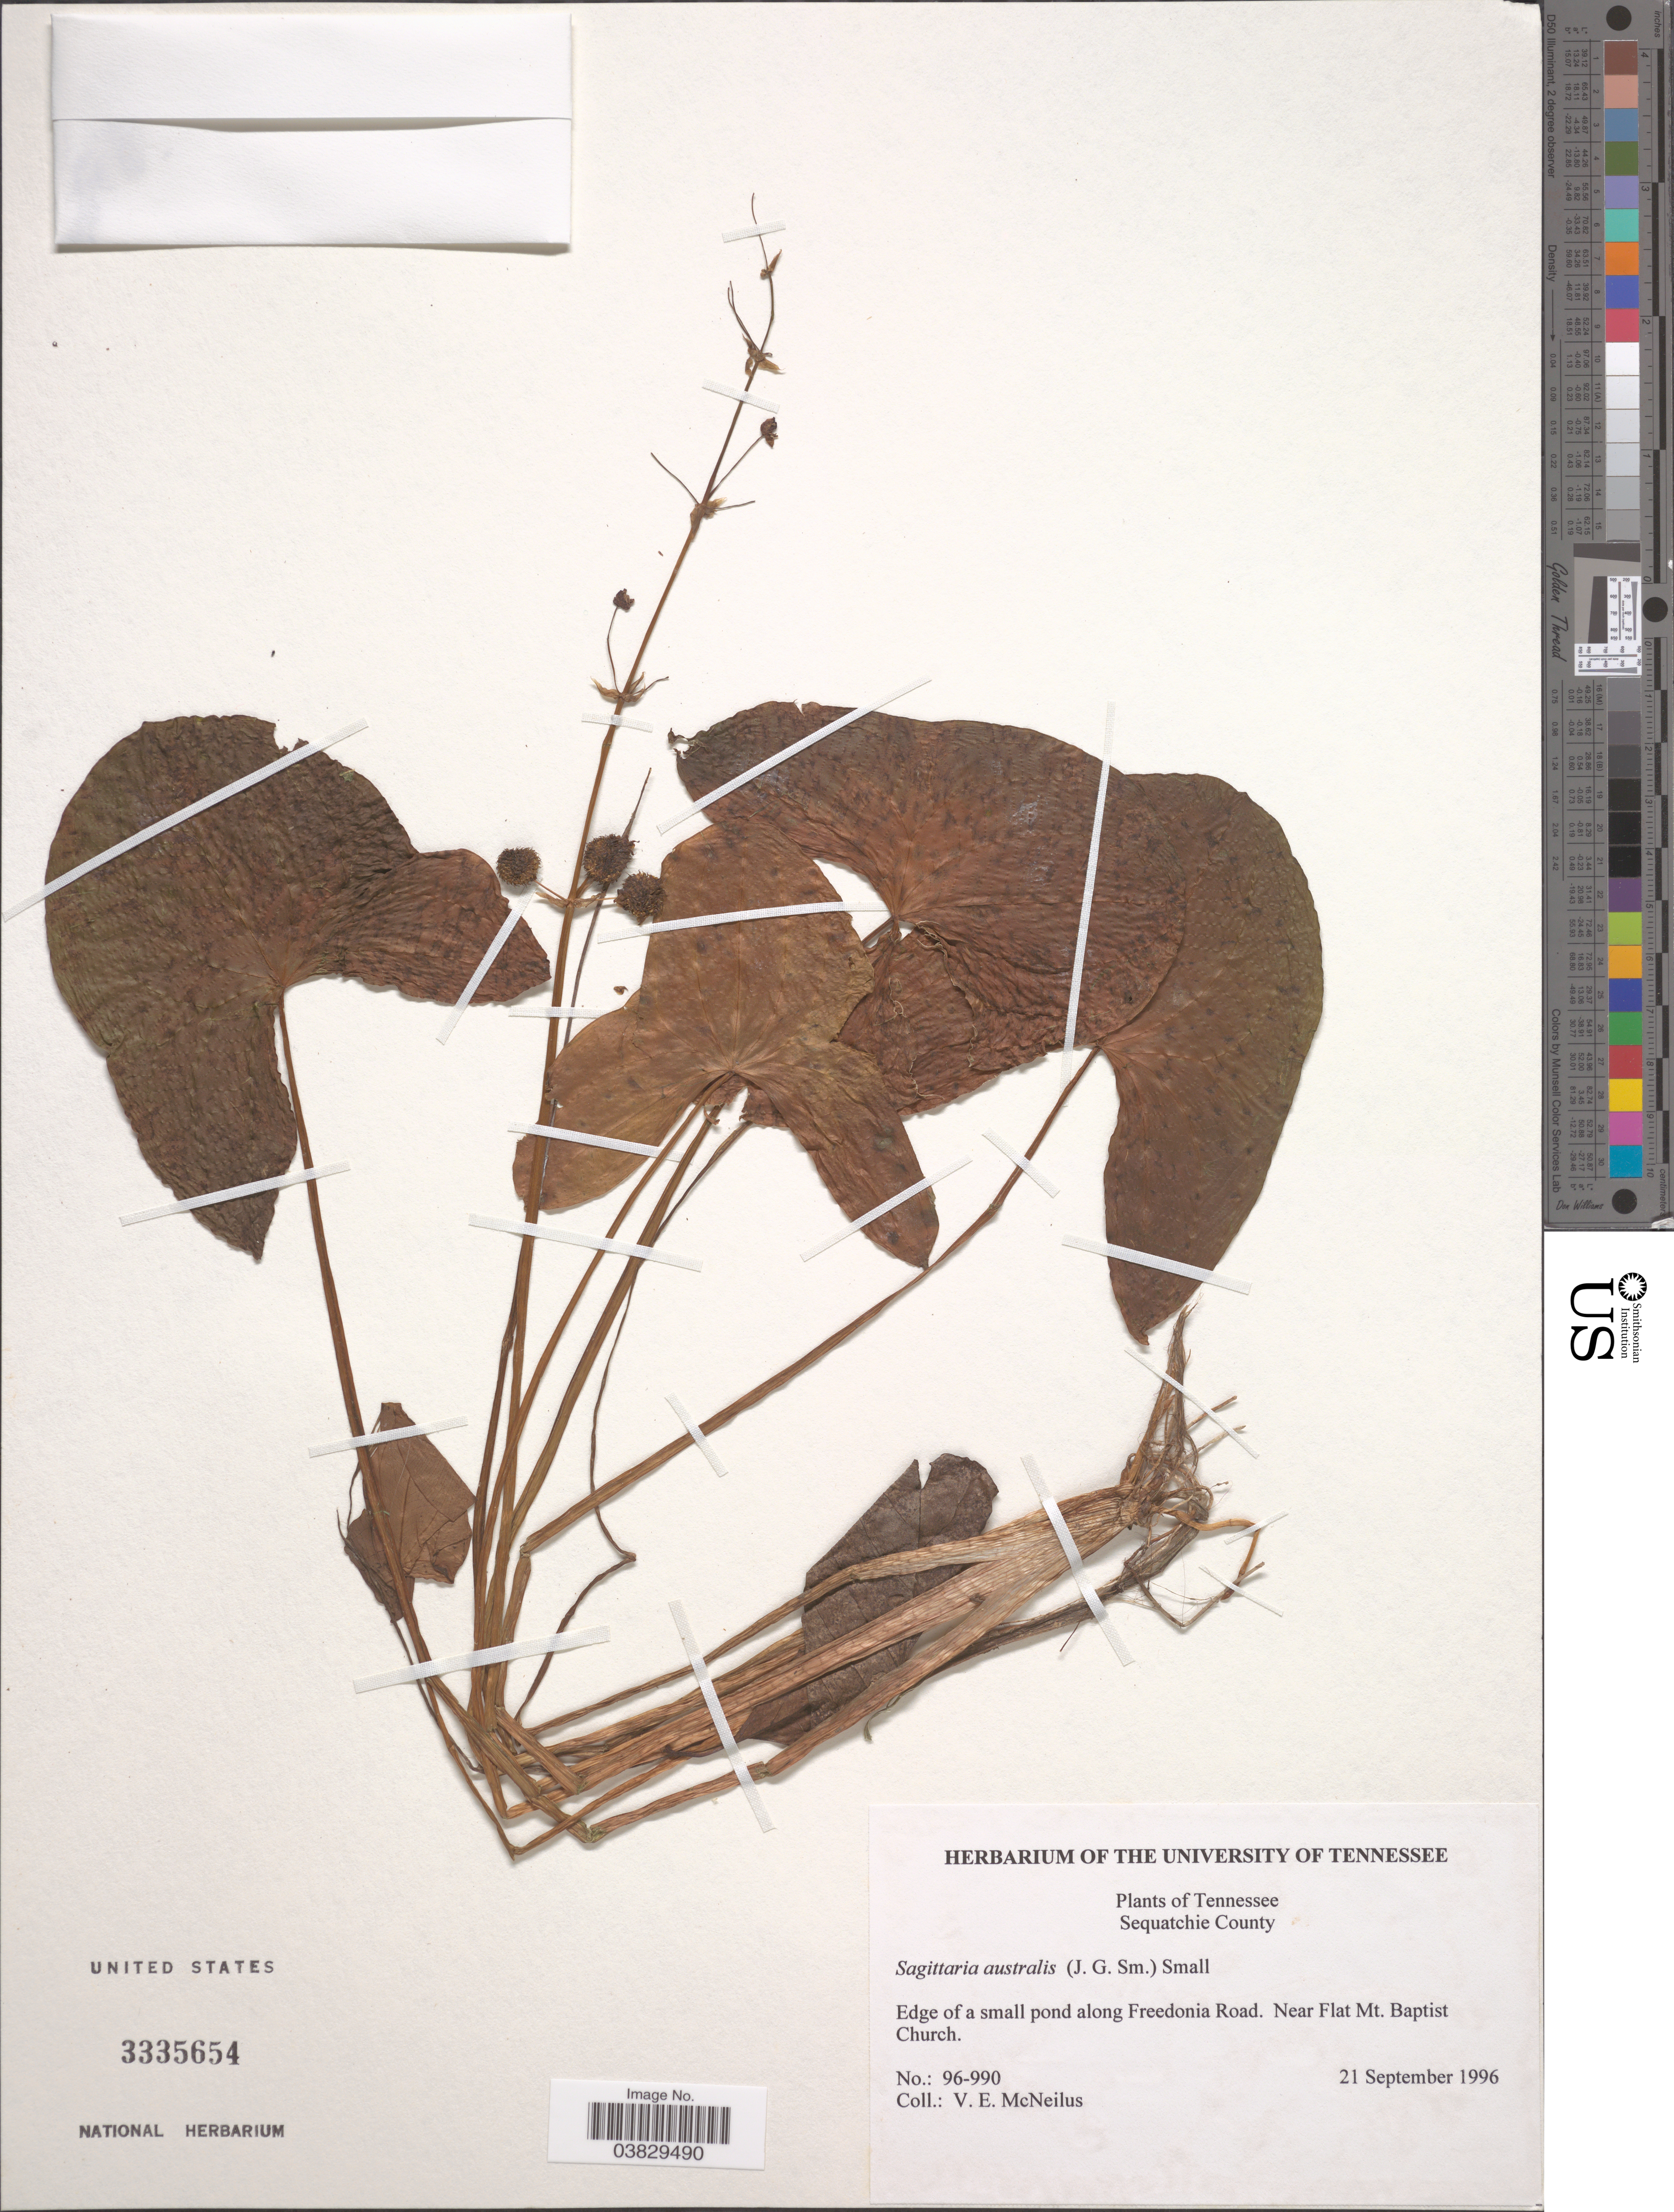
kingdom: Plantae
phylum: Tracheophyta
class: Liliopsida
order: Alismatales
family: Alismataceae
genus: Sagittaria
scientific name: Sagittaria australis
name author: (J.G. Sm. ex C. Mohr) Small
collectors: V. Mcneilus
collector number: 96-990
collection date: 1996-09-21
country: United States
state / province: Tennessee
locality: Edge of a small pond along Freedonia Road. Near Flat Mt. Baptist Church.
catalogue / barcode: US 3335654